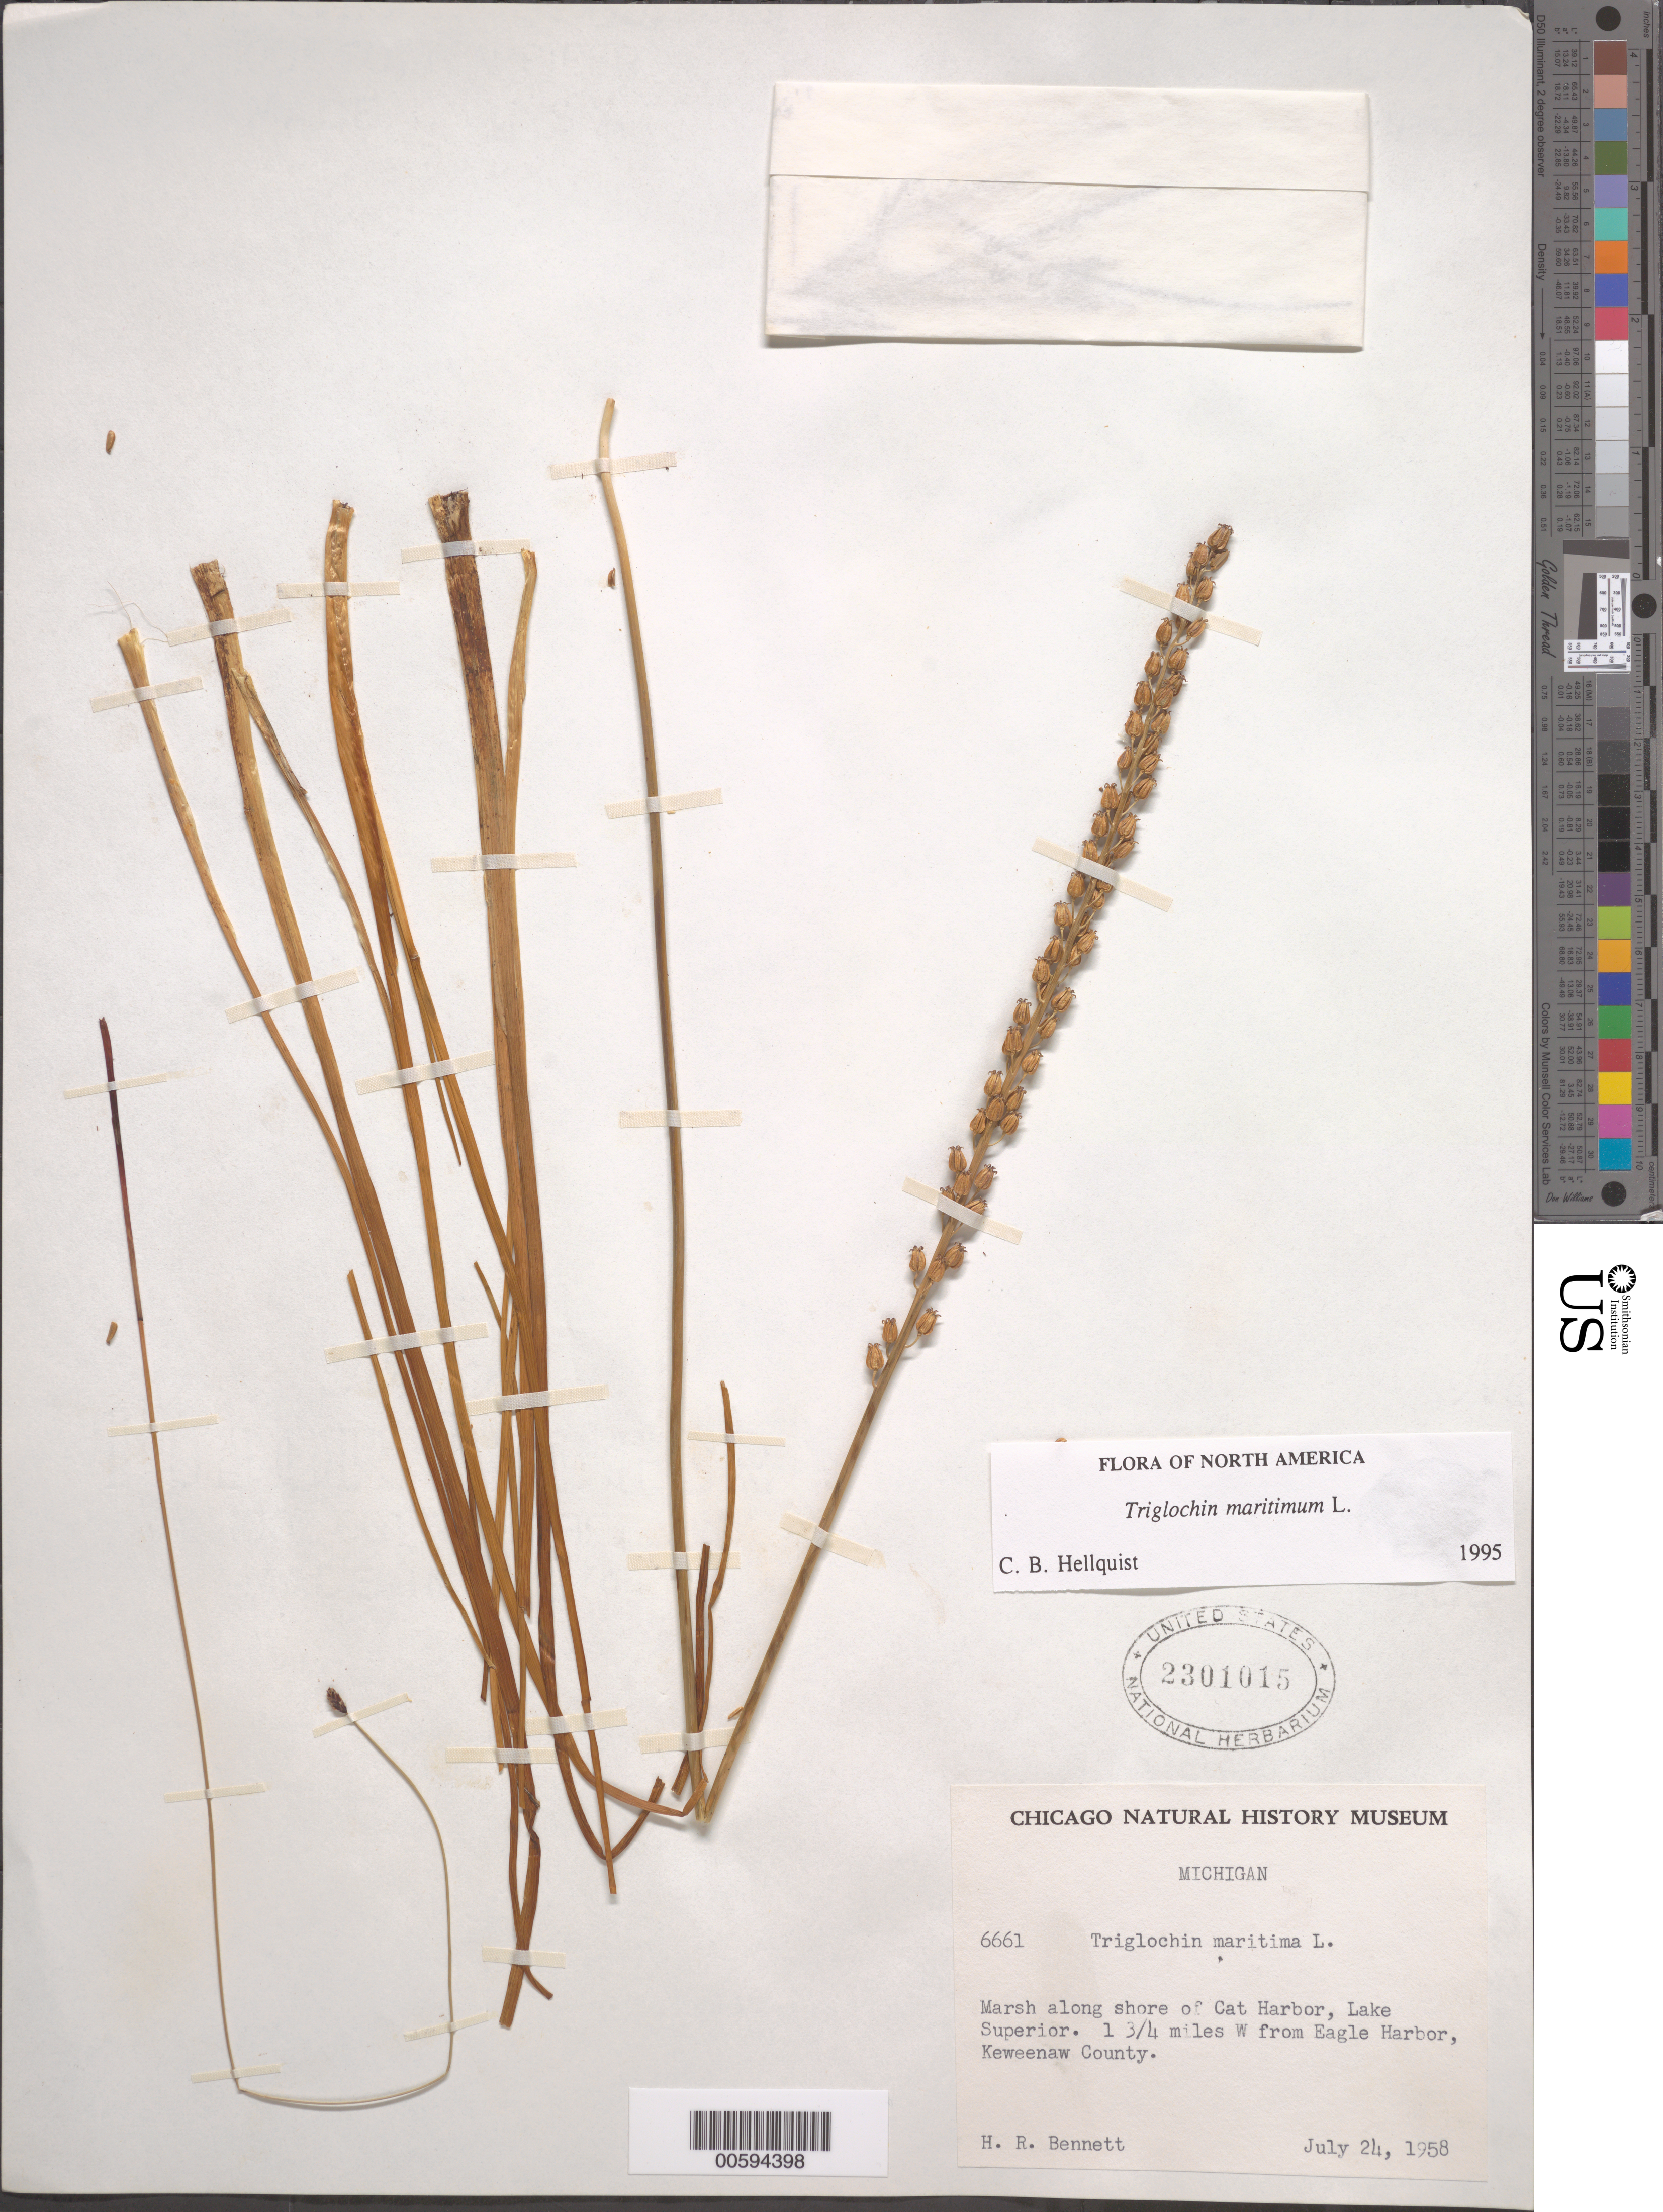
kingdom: Plantae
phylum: Tracheophyta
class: Liliopsida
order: Alismatales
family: Juncaginaceae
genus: Triglochin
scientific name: Triglochin maritima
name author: L.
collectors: H. R. Bennett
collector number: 6661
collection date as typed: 24 Jul 1958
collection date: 1958-07-24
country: United States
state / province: Michigan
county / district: Keweenaw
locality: Cat Harbor, Lake Superior, W of Eagle Harbor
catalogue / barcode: US 2301015